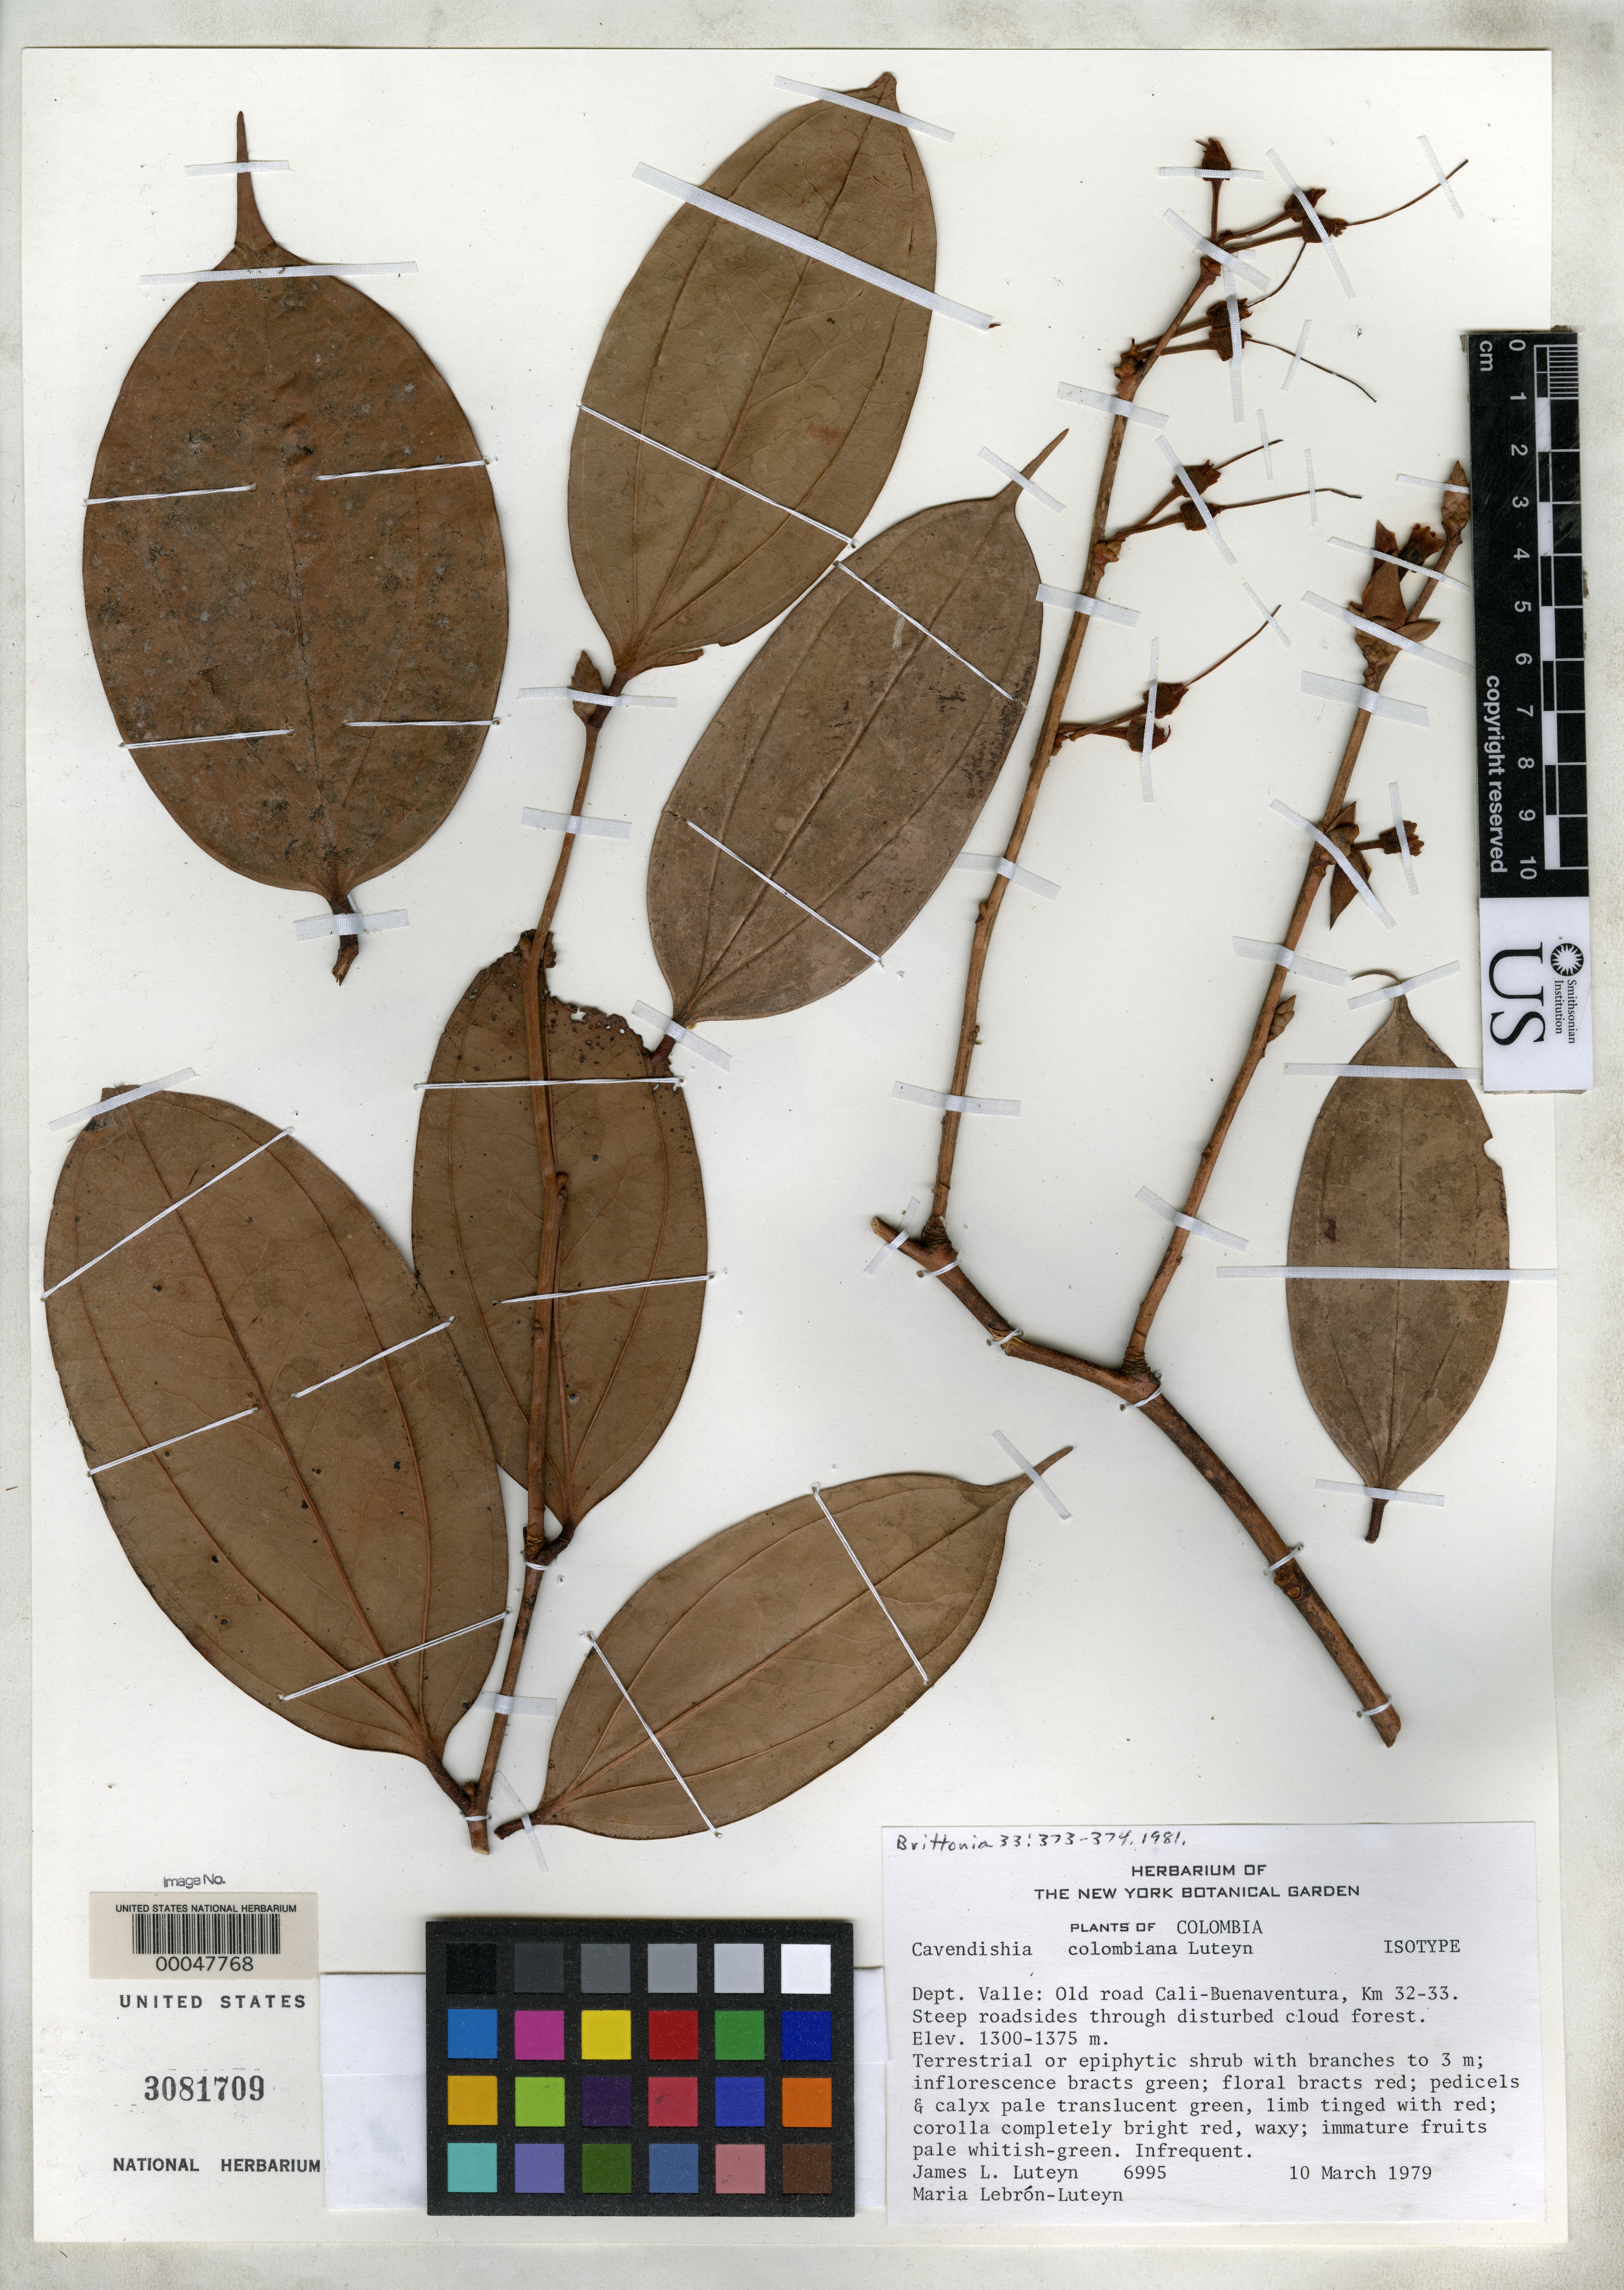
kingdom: Plantae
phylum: Tracheophyta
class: Magnoliopsida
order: Ericales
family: Ericaceae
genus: Cavendishia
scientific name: Cavendishia colombiana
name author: Luteyn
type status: Isotype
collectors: J. L. Luteyn & M. L. Lebrón-Luteyn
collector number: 6995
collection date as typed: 10 Mar 1979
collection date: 1979-03-10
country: Colombia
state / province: Valle del Cauca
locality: Old road Cali-Buena Ventura, km 32 - 33.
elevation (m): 1300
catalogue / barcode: US 3081709